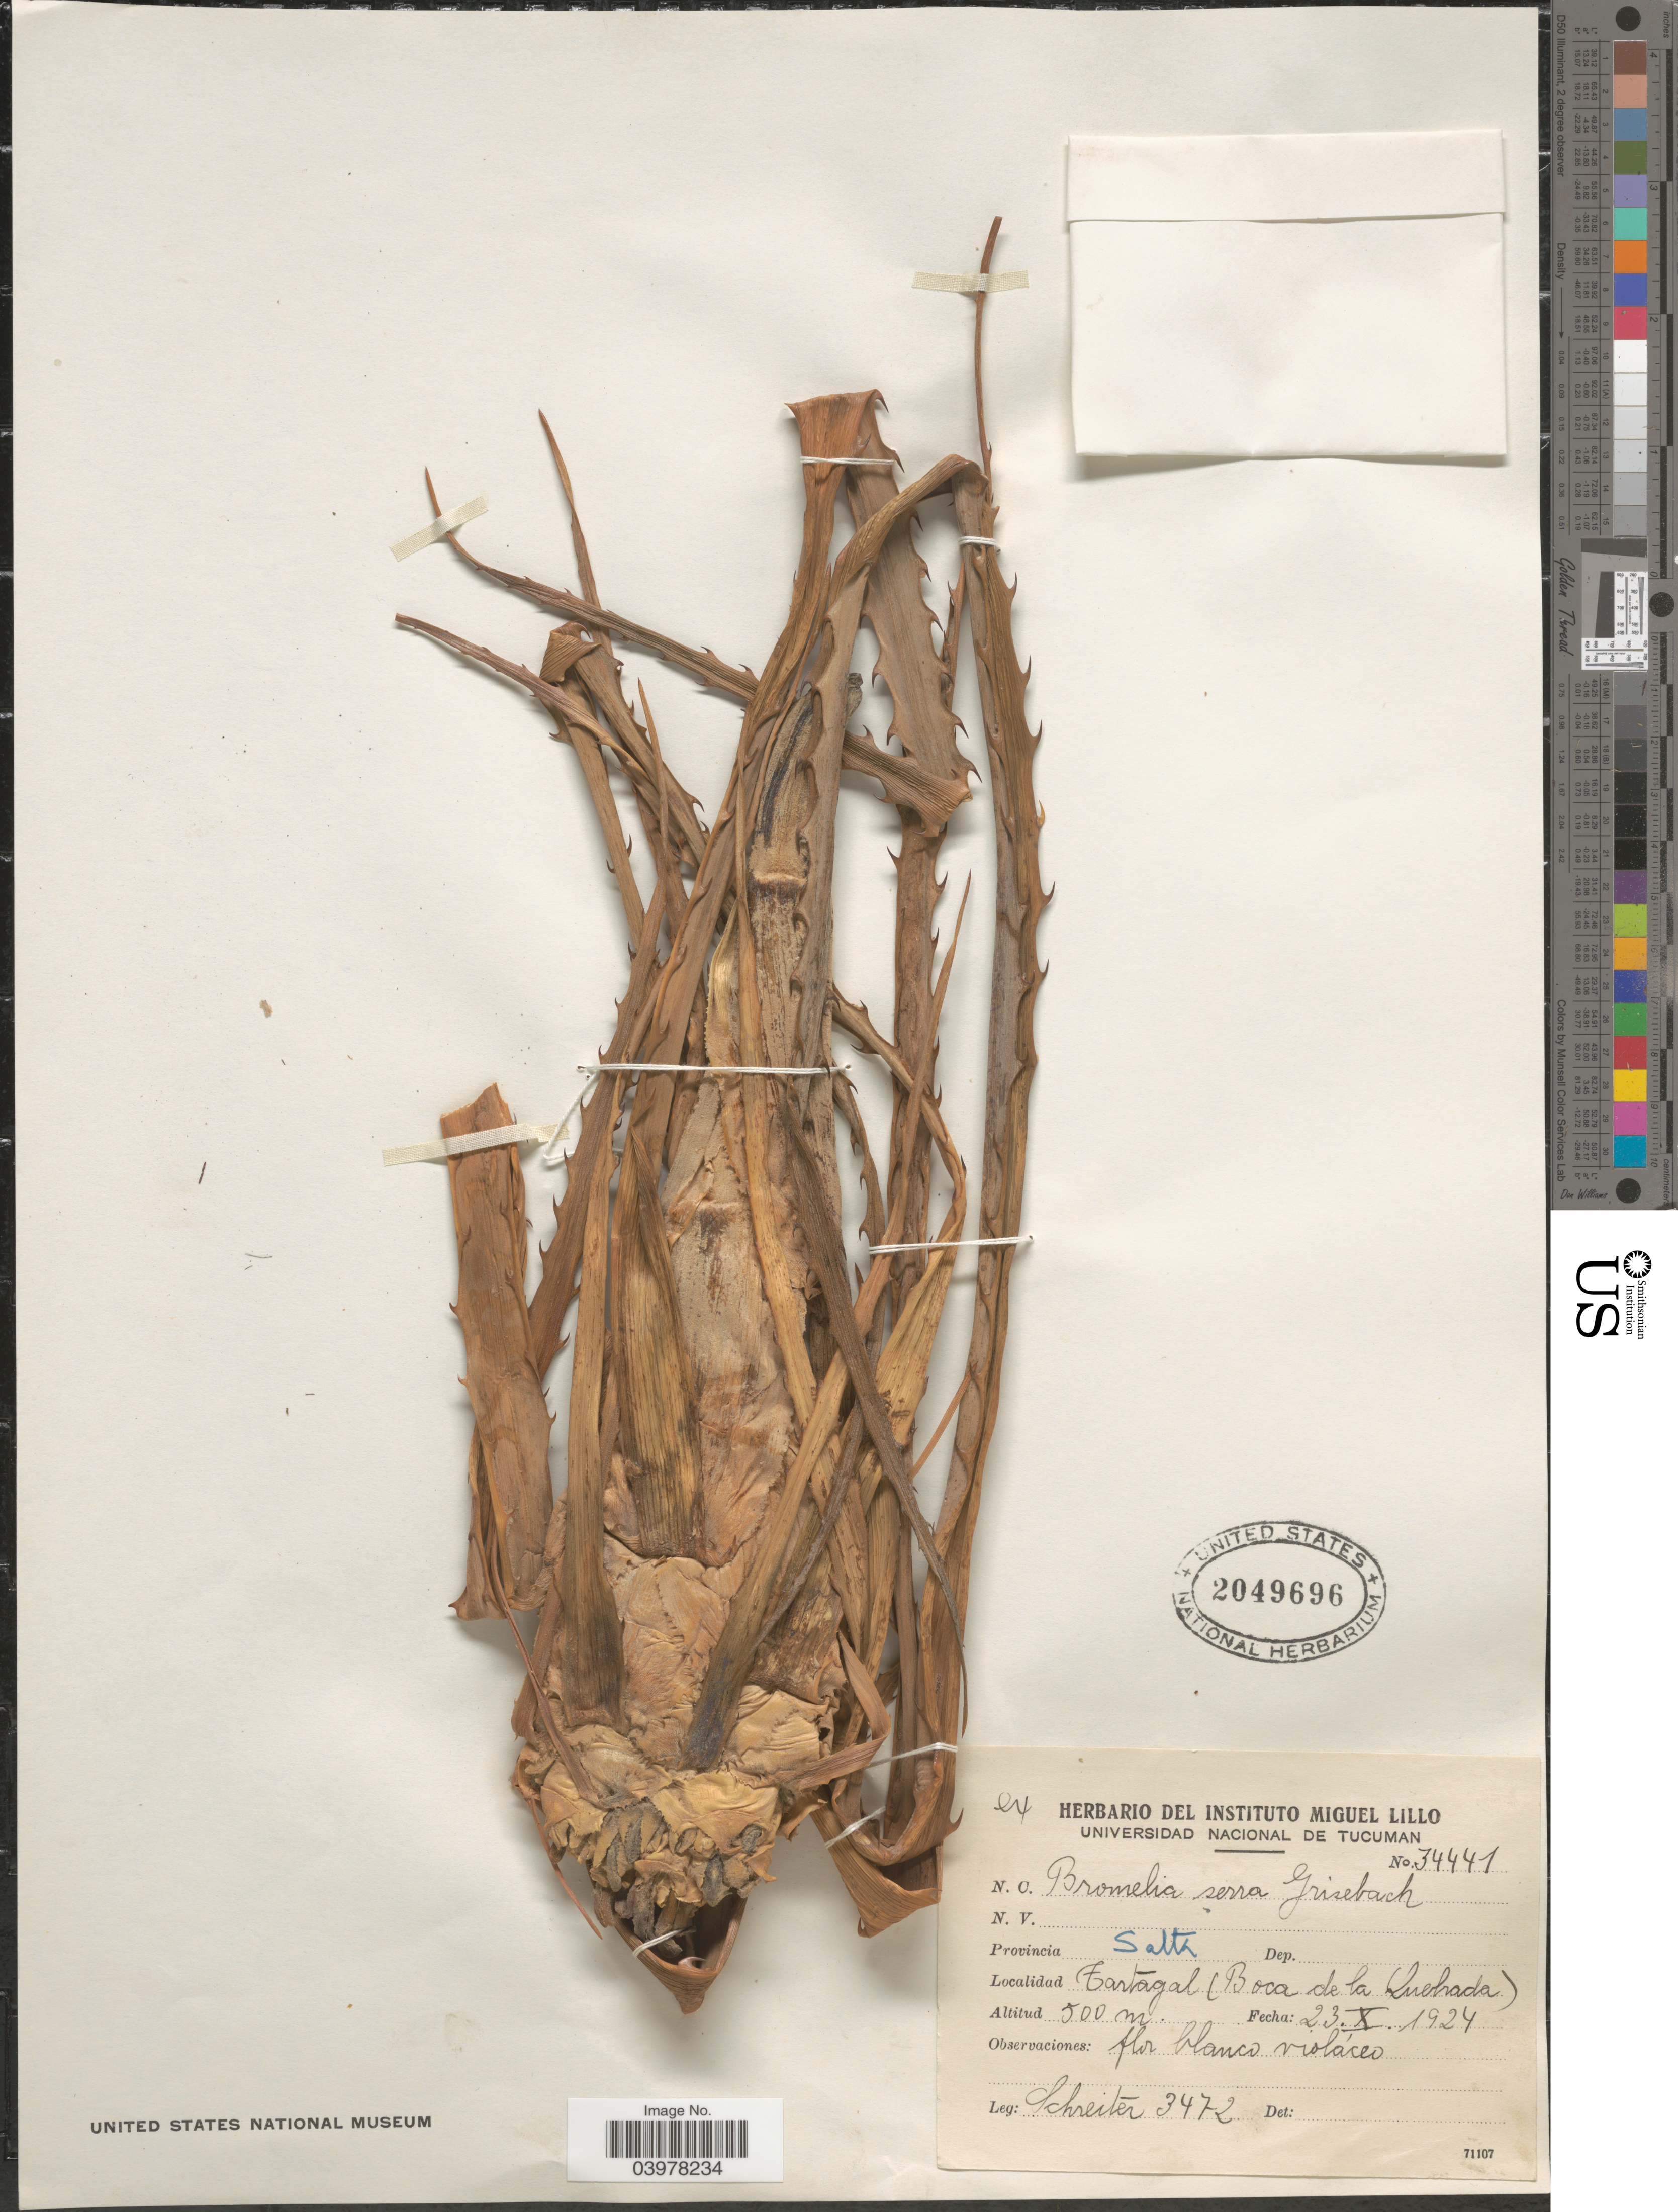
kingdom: Plantae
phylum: Tracheophyta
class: Liliopsida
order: Poales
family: Bromeliaceae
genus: Bromelia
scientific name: Bromelia serra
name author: Griseb.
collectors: -. Schreiter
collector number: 3472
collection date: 1924-10-23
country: Argentina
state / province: Salta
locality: Tartagal (Boca de la Quebrada).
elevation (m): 500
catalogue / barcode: US 2049696